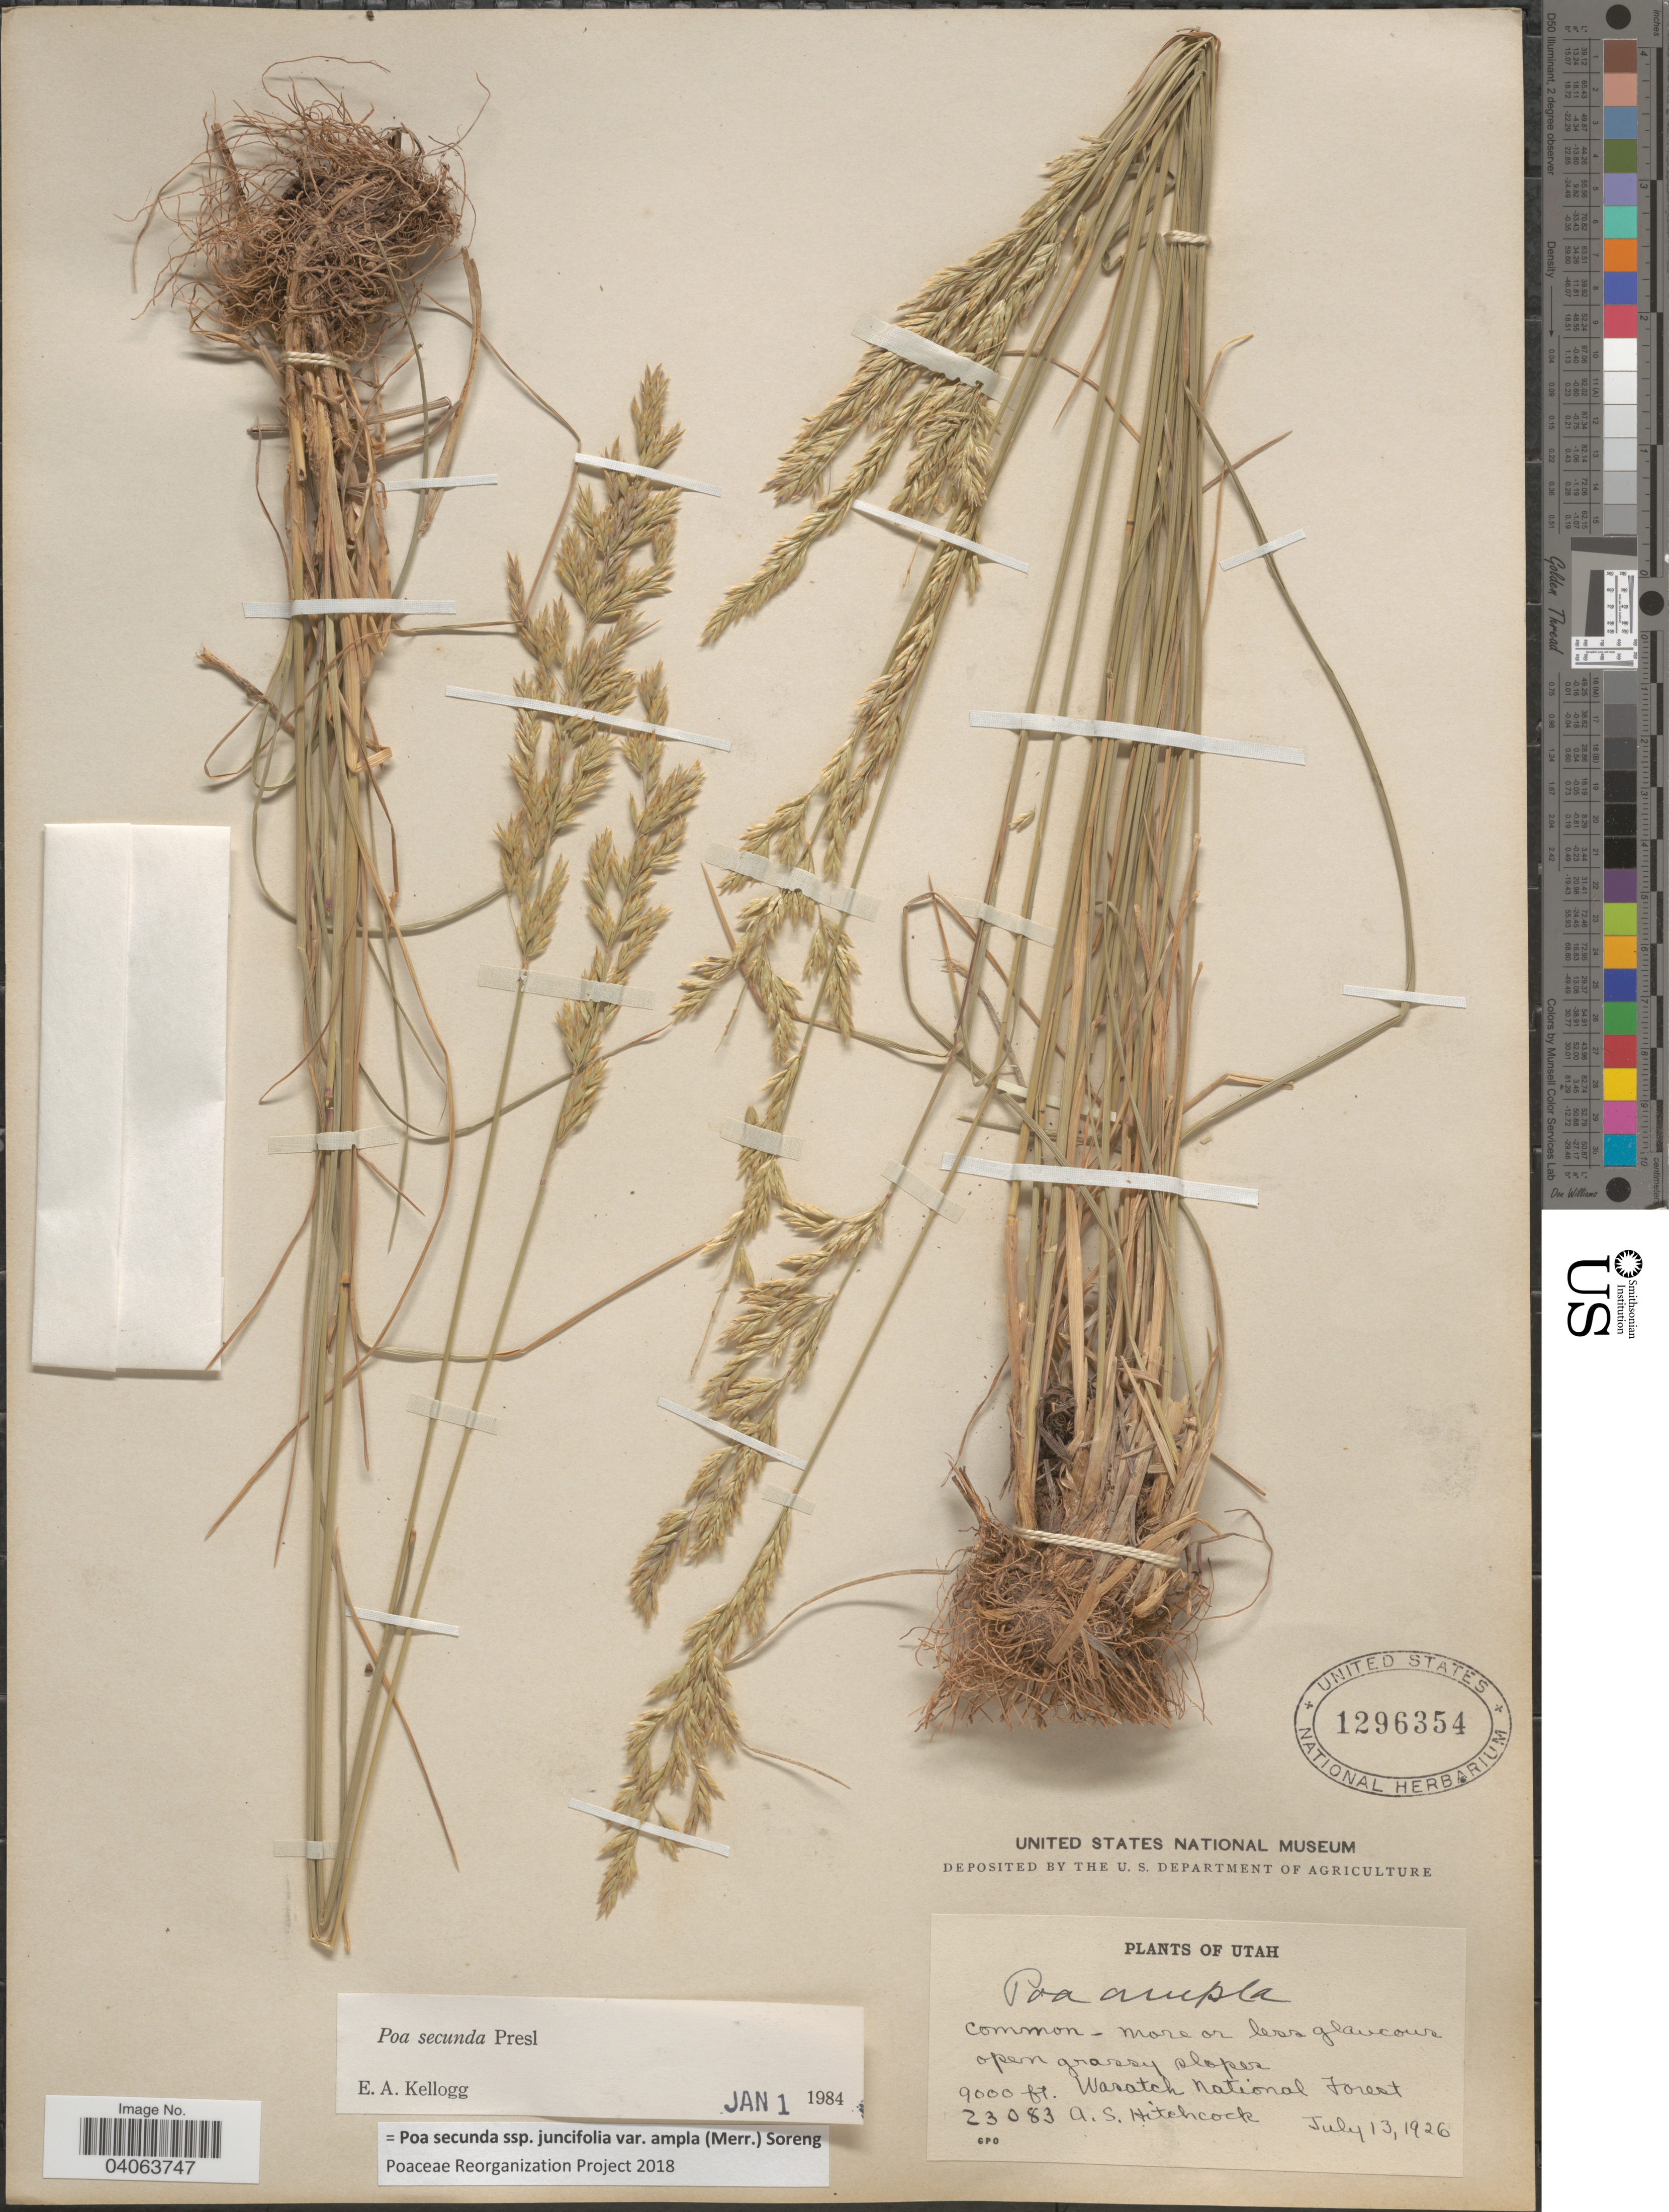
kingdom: Plantae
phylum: Tracheophyta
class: Liliopsida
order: Poales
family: Poaceae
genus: Poa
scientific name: Poa secunda subsp. juncifolia var. ampla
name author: (Merr.) Soreng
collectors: A. S. Hitchcock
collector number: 23083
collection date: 1926-07-13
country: United States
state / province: Utah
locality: Open grassy slopes. Wasatch National Forest.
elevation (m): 2743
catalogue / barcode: US 1296354